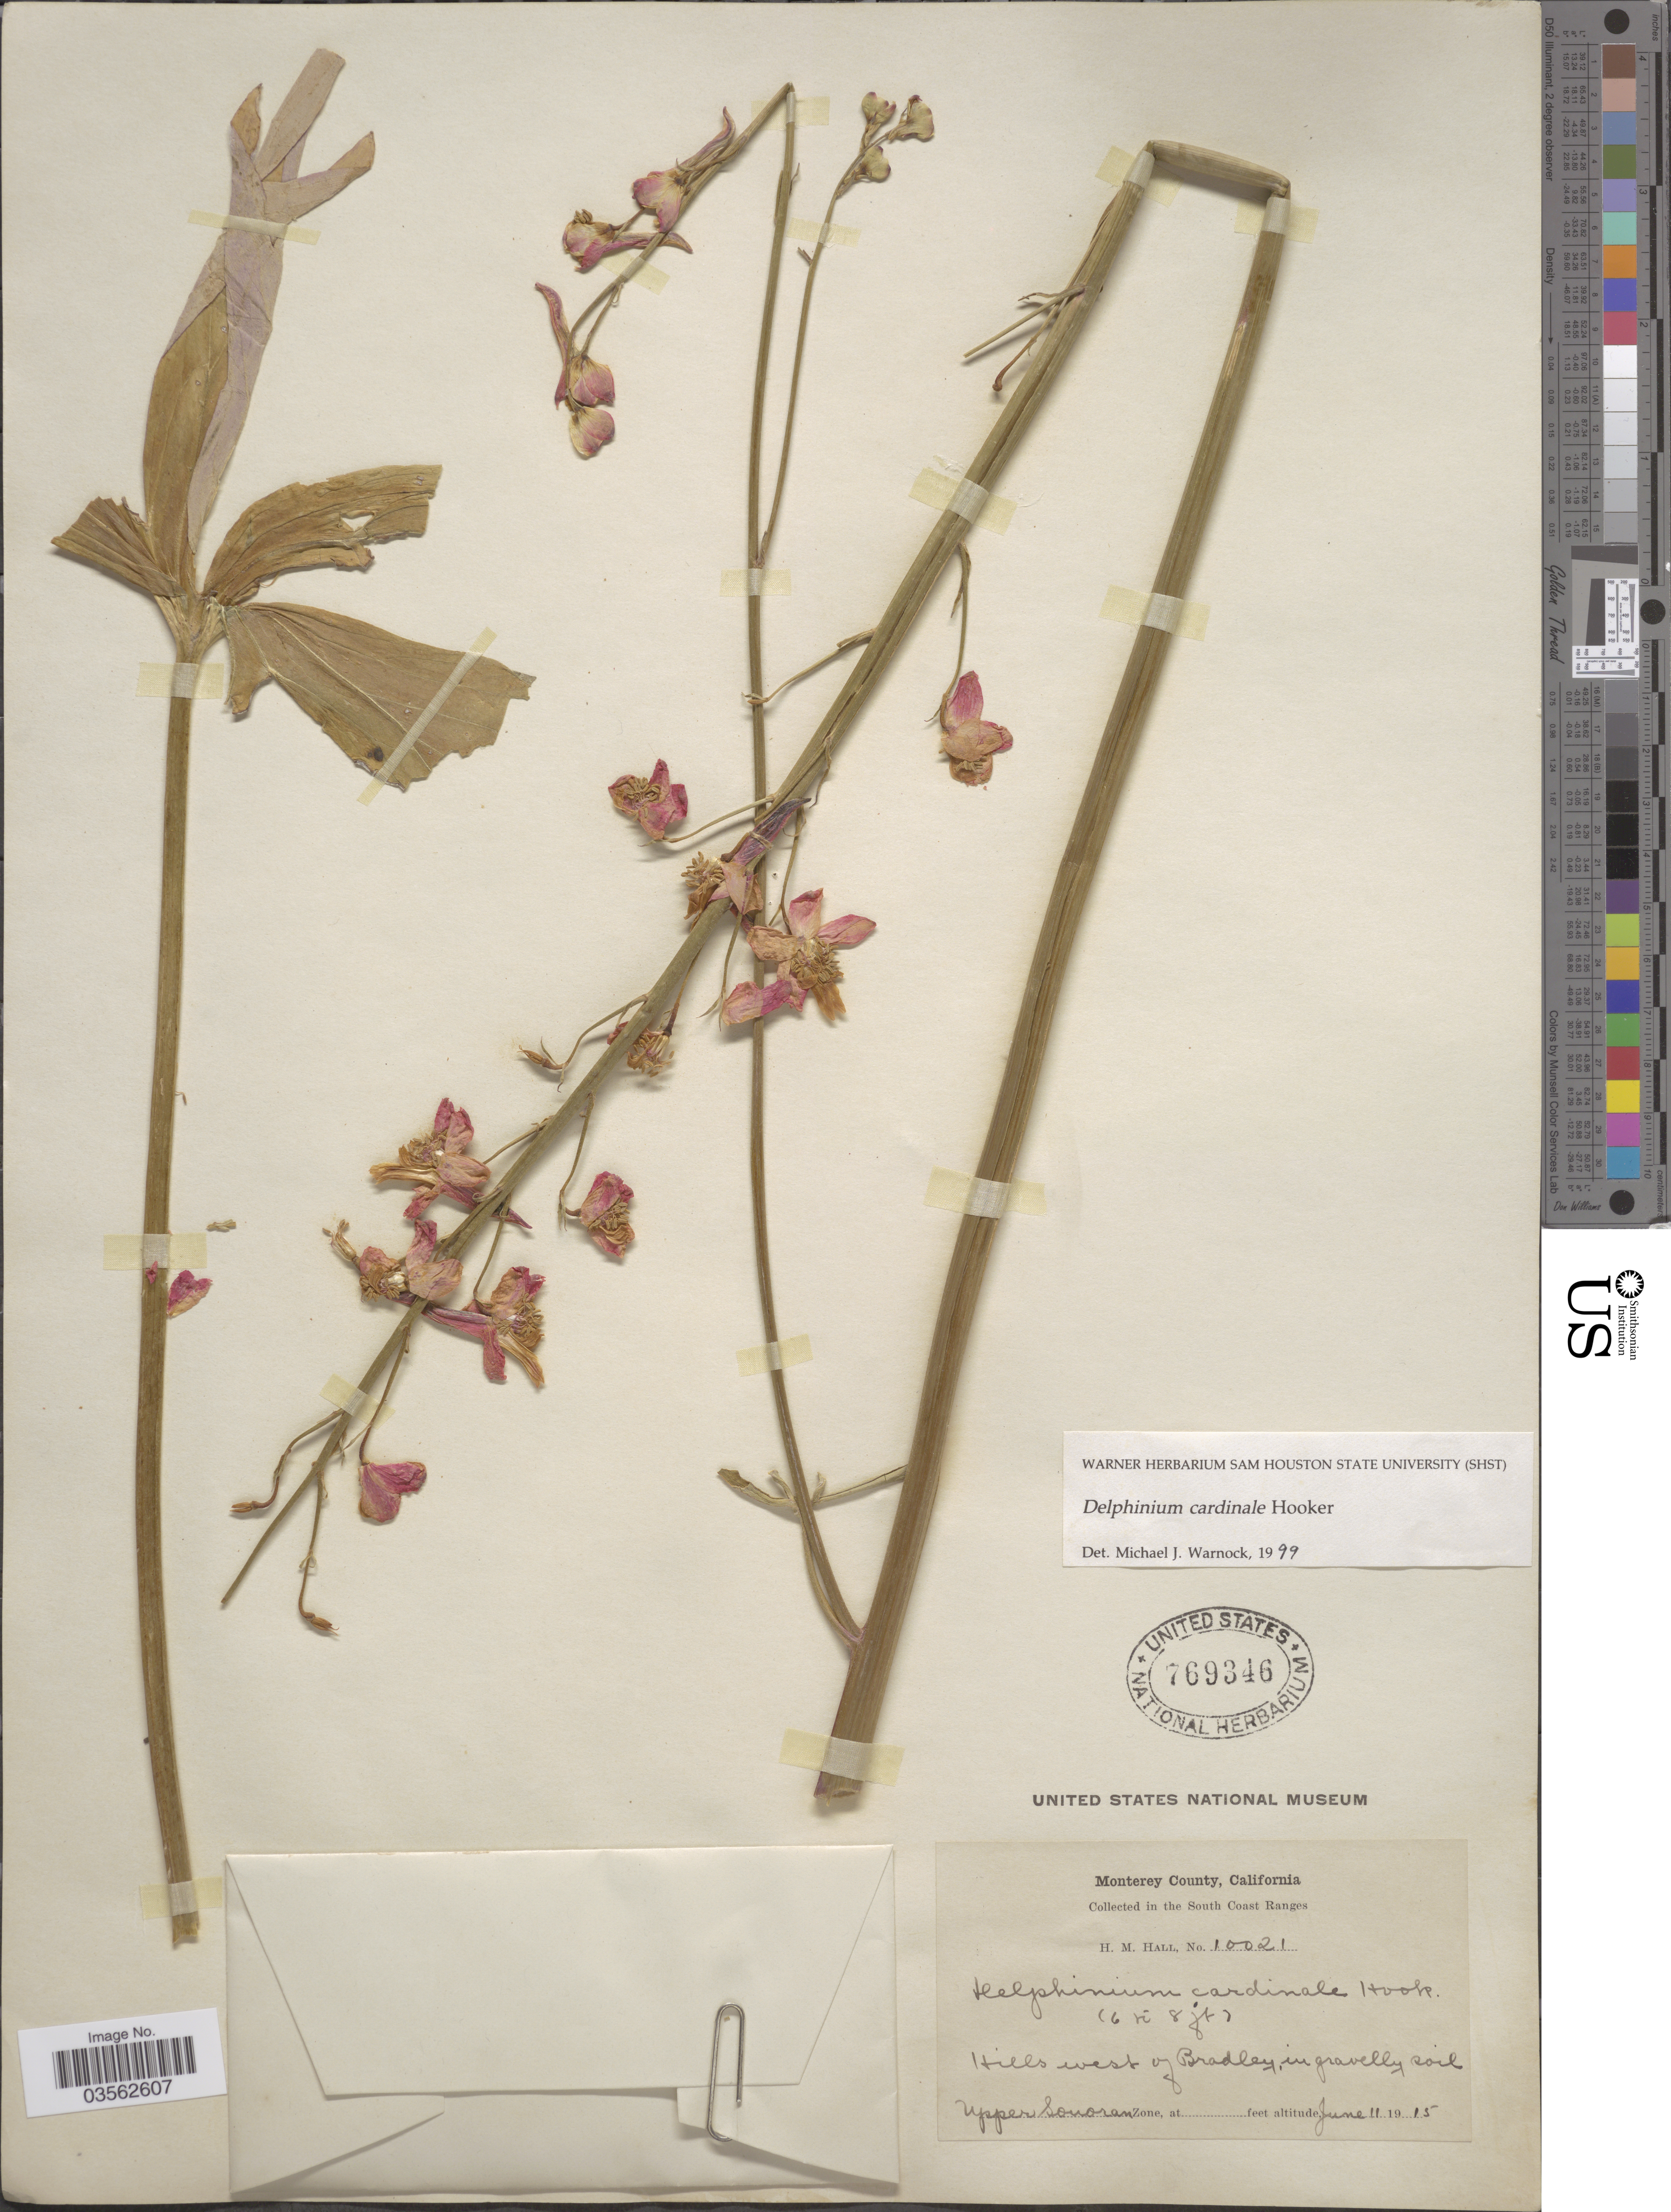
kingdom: Plantae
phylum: Tracheophyta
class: Magnoliopsida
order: Ranunculales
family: Ranunculaceae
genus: Delphinium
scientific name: Delphinium cardinale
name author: Hook.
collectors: H. M. Hall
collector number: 10021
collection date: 1915-06-11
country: United States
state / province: California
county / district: Monterey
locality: Monterey County. South Coast Ranges. Hills west of Bradley.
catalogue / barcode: US 769346